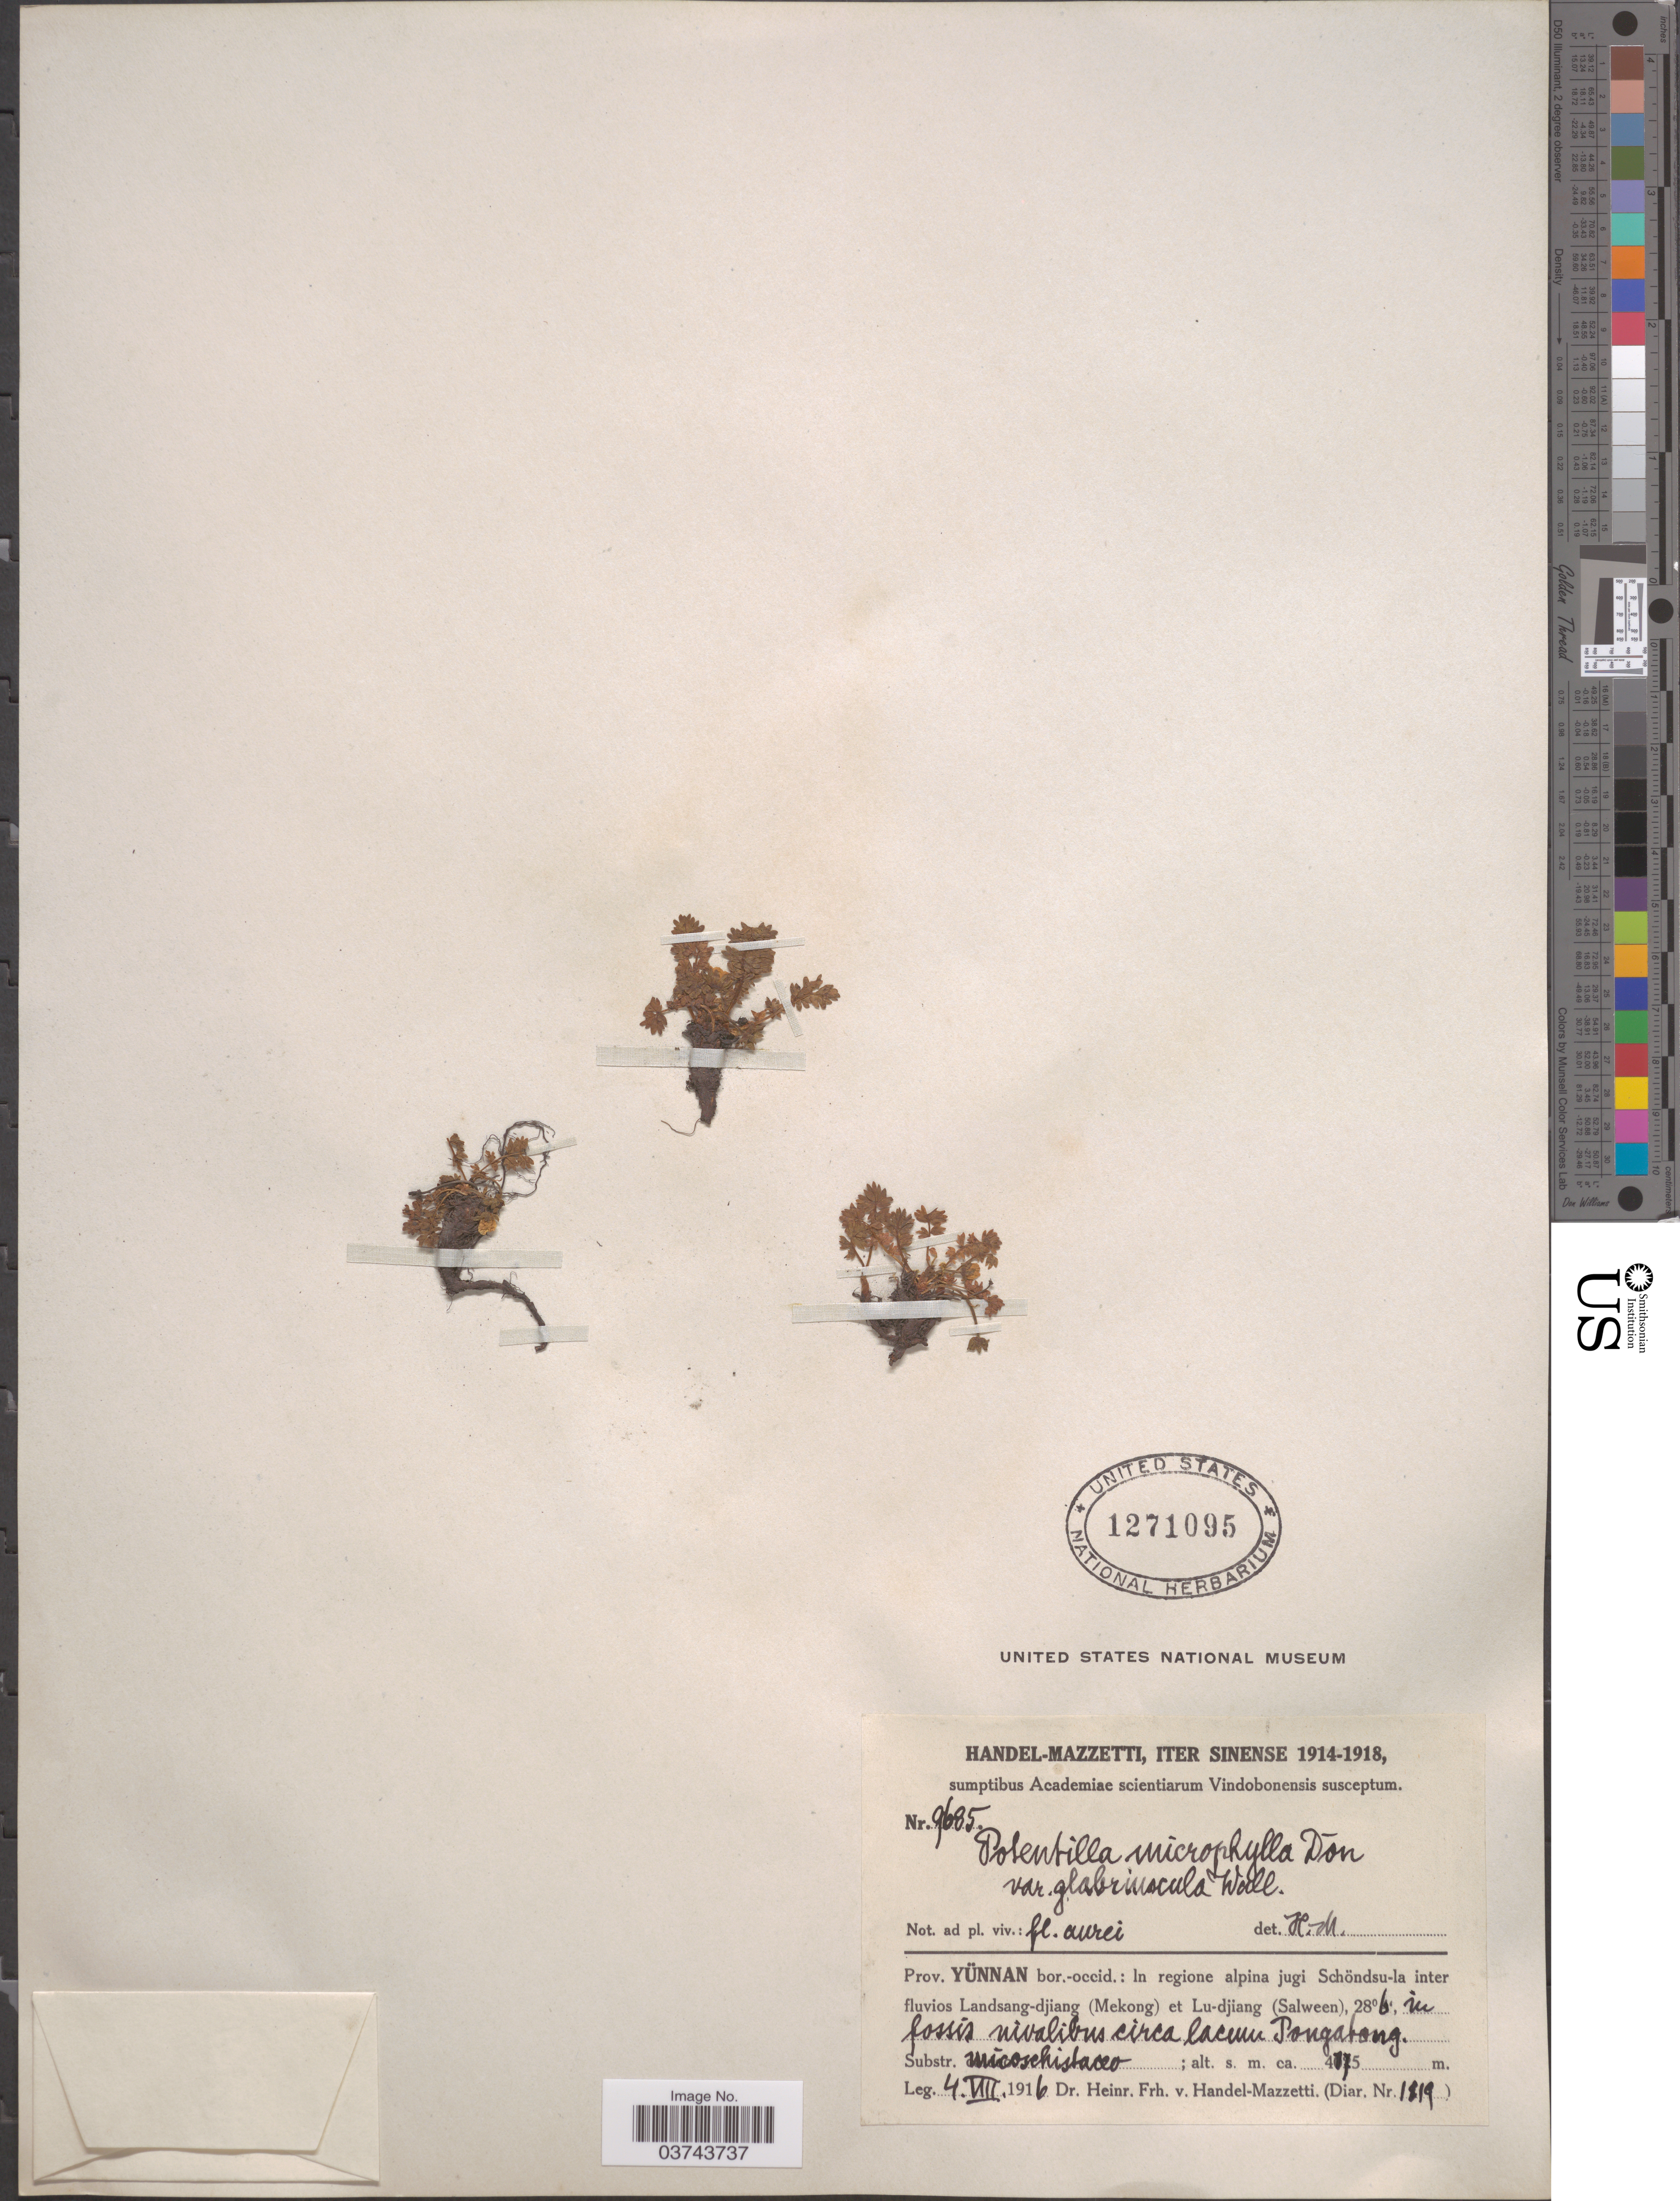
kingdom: Plantae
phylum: Tracheophyta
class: Magnoliopsida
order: Rosales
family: Rosaceae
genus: Potentilla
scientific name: Potentilla microphylla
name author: D. Don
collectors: H. Handel-Mazzetti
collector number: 9685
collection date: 1916-08-04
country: China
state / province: Yunnan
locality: Prov. Yünnan bor.-occid.: In regione alpina juga Schöndsu-la inter fluvios Landsang-djiang (Mekong) et Lu-djiang (Salween), in fossis nivalibus circa lacum Pongatong. [interpreted]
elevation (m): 4175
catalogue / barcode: US 1271095